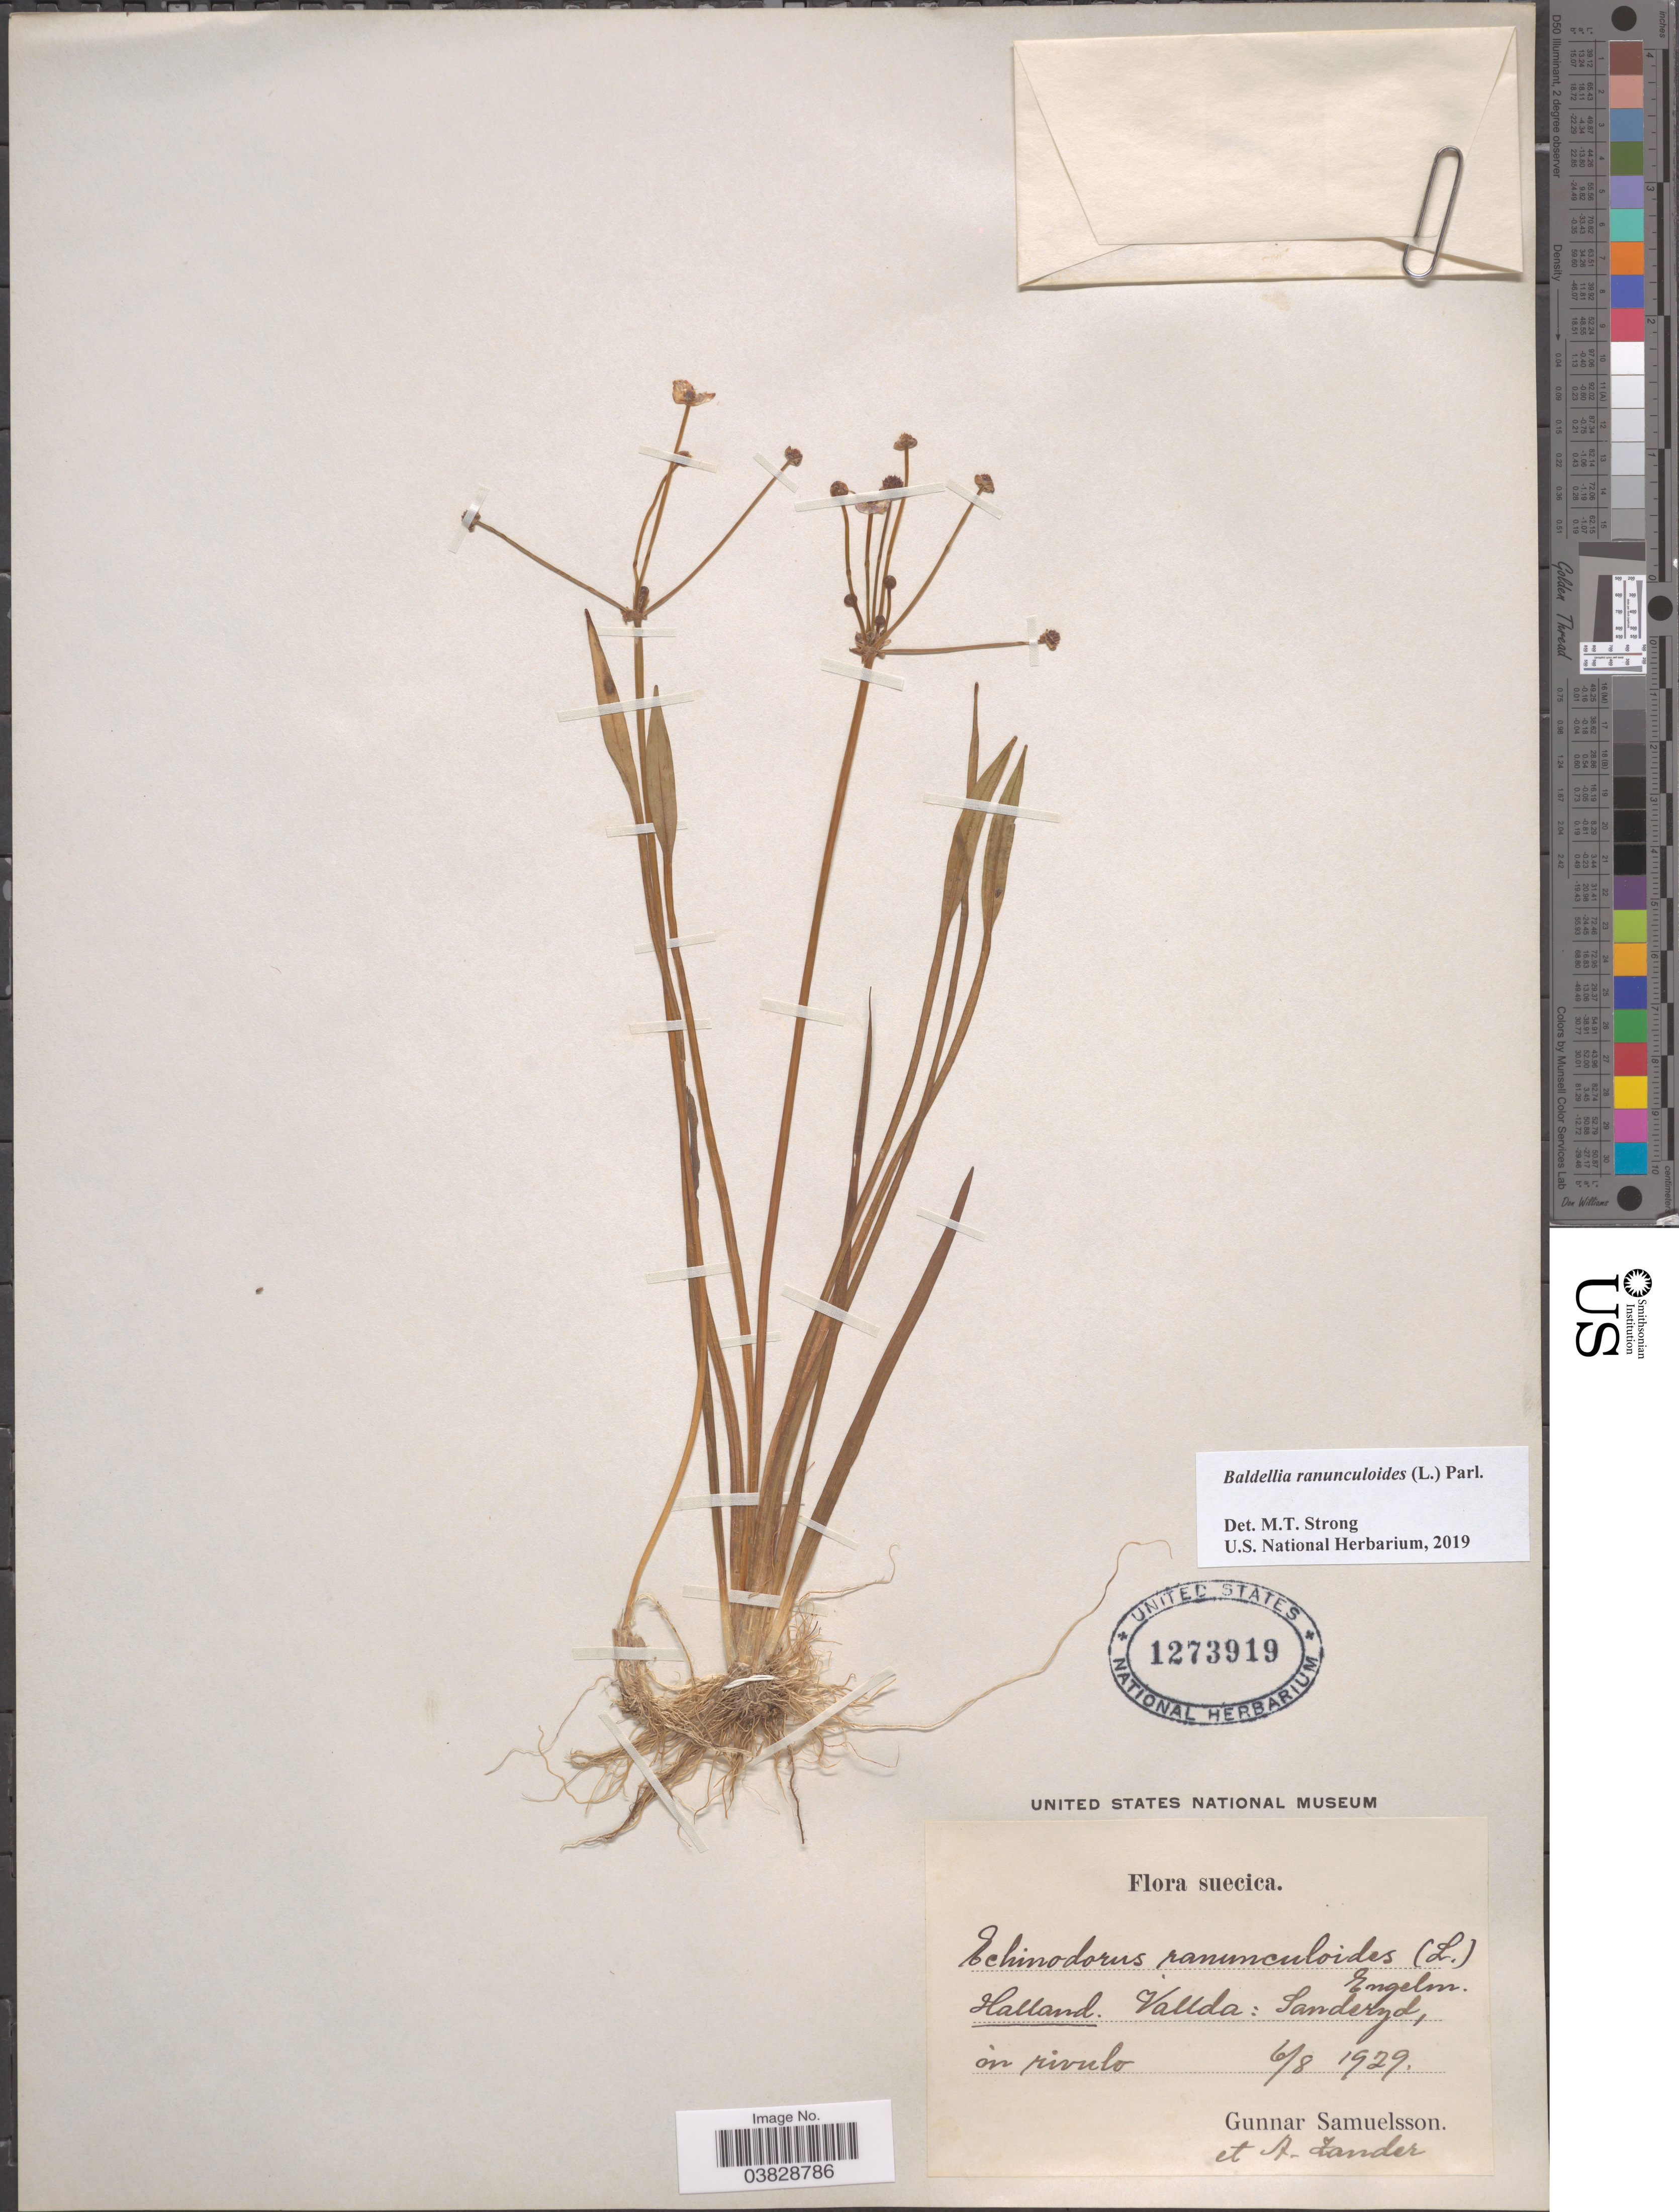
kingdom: Plantae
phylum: Tracheophyta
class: Liliopsida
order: Alismatales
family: Alismataceae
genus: Baldellia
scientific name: Baldellia ranunculoides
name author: (L.) Parl.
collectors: G. Samuelsson & A. Zander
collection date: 1929-08-06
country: Sweden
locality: Halland. Vallda: Sanderyd, on rivulo.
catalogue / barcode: US 1273919